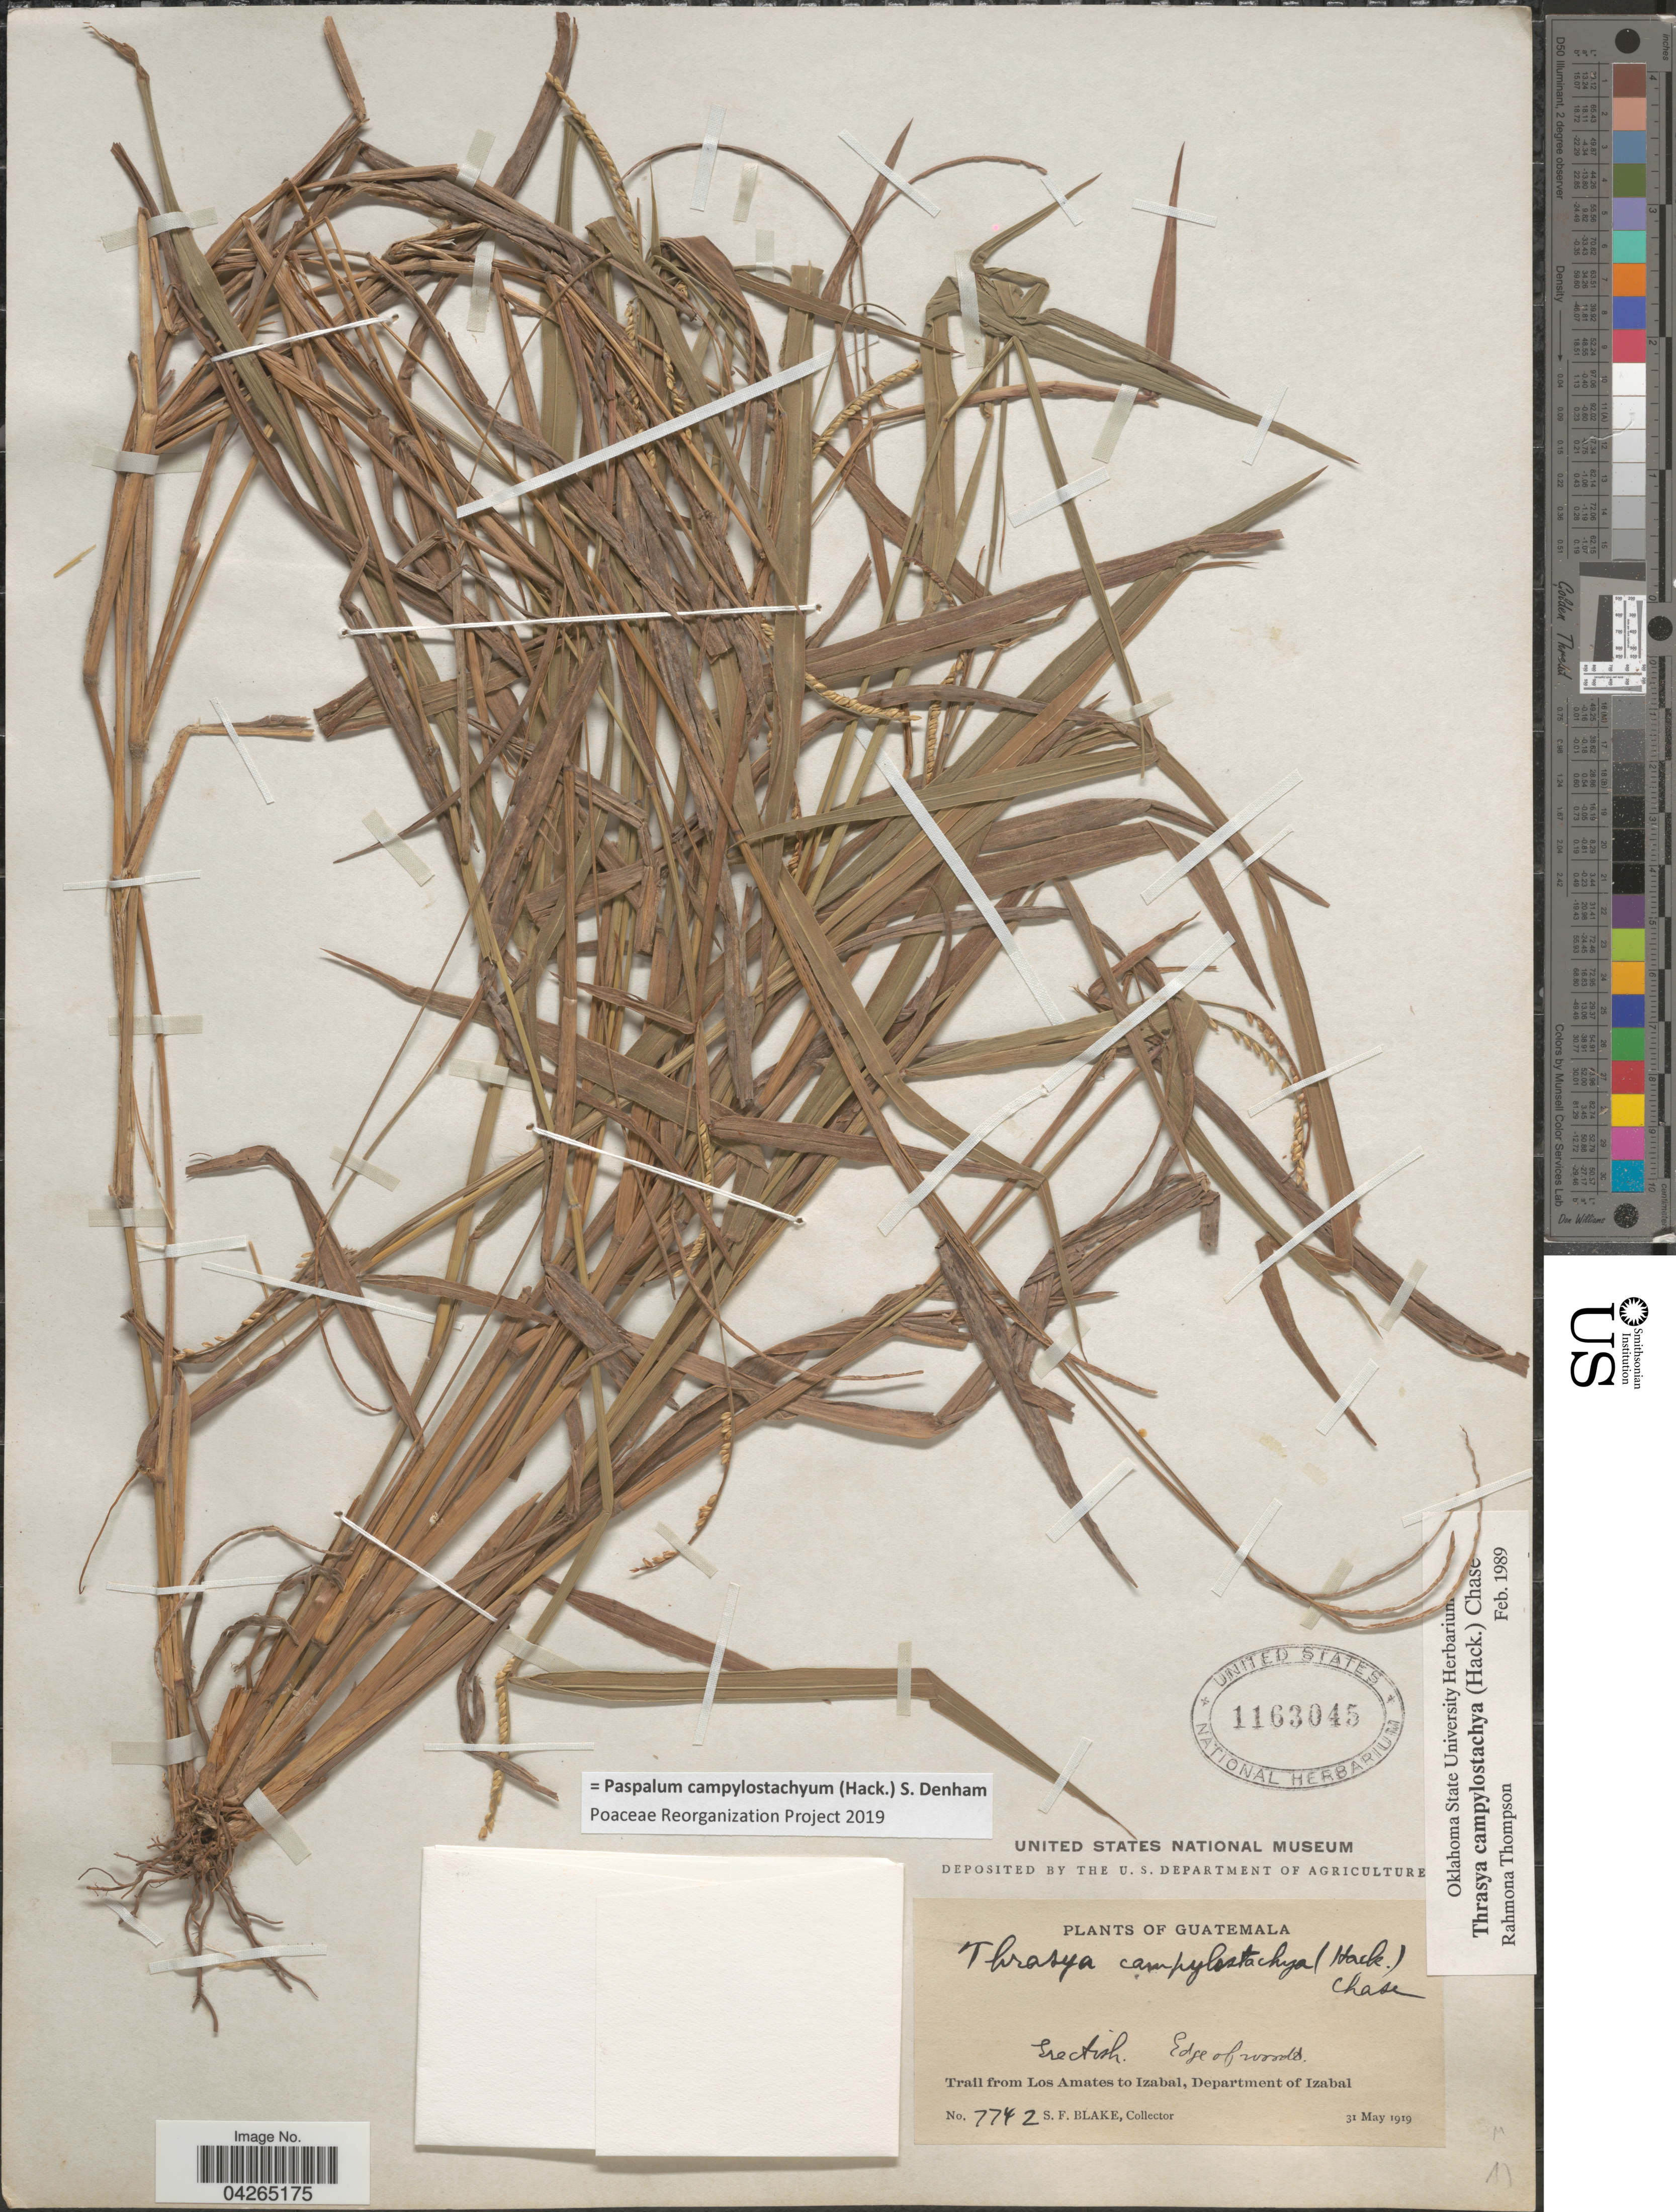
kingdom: Plantae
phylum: Tracheophyta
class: Liliopsida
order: Poales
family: Poaceae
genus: Paspalum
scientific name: Paspalum campylostachyum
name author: (Hack.) S. Denham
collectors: S. Blake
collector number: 7742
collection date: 1919-05-31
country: Guatemala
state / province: Izabal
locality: Trail from Los Amates to Izabal, Departamento of Izabal.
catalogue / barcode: US 1163045